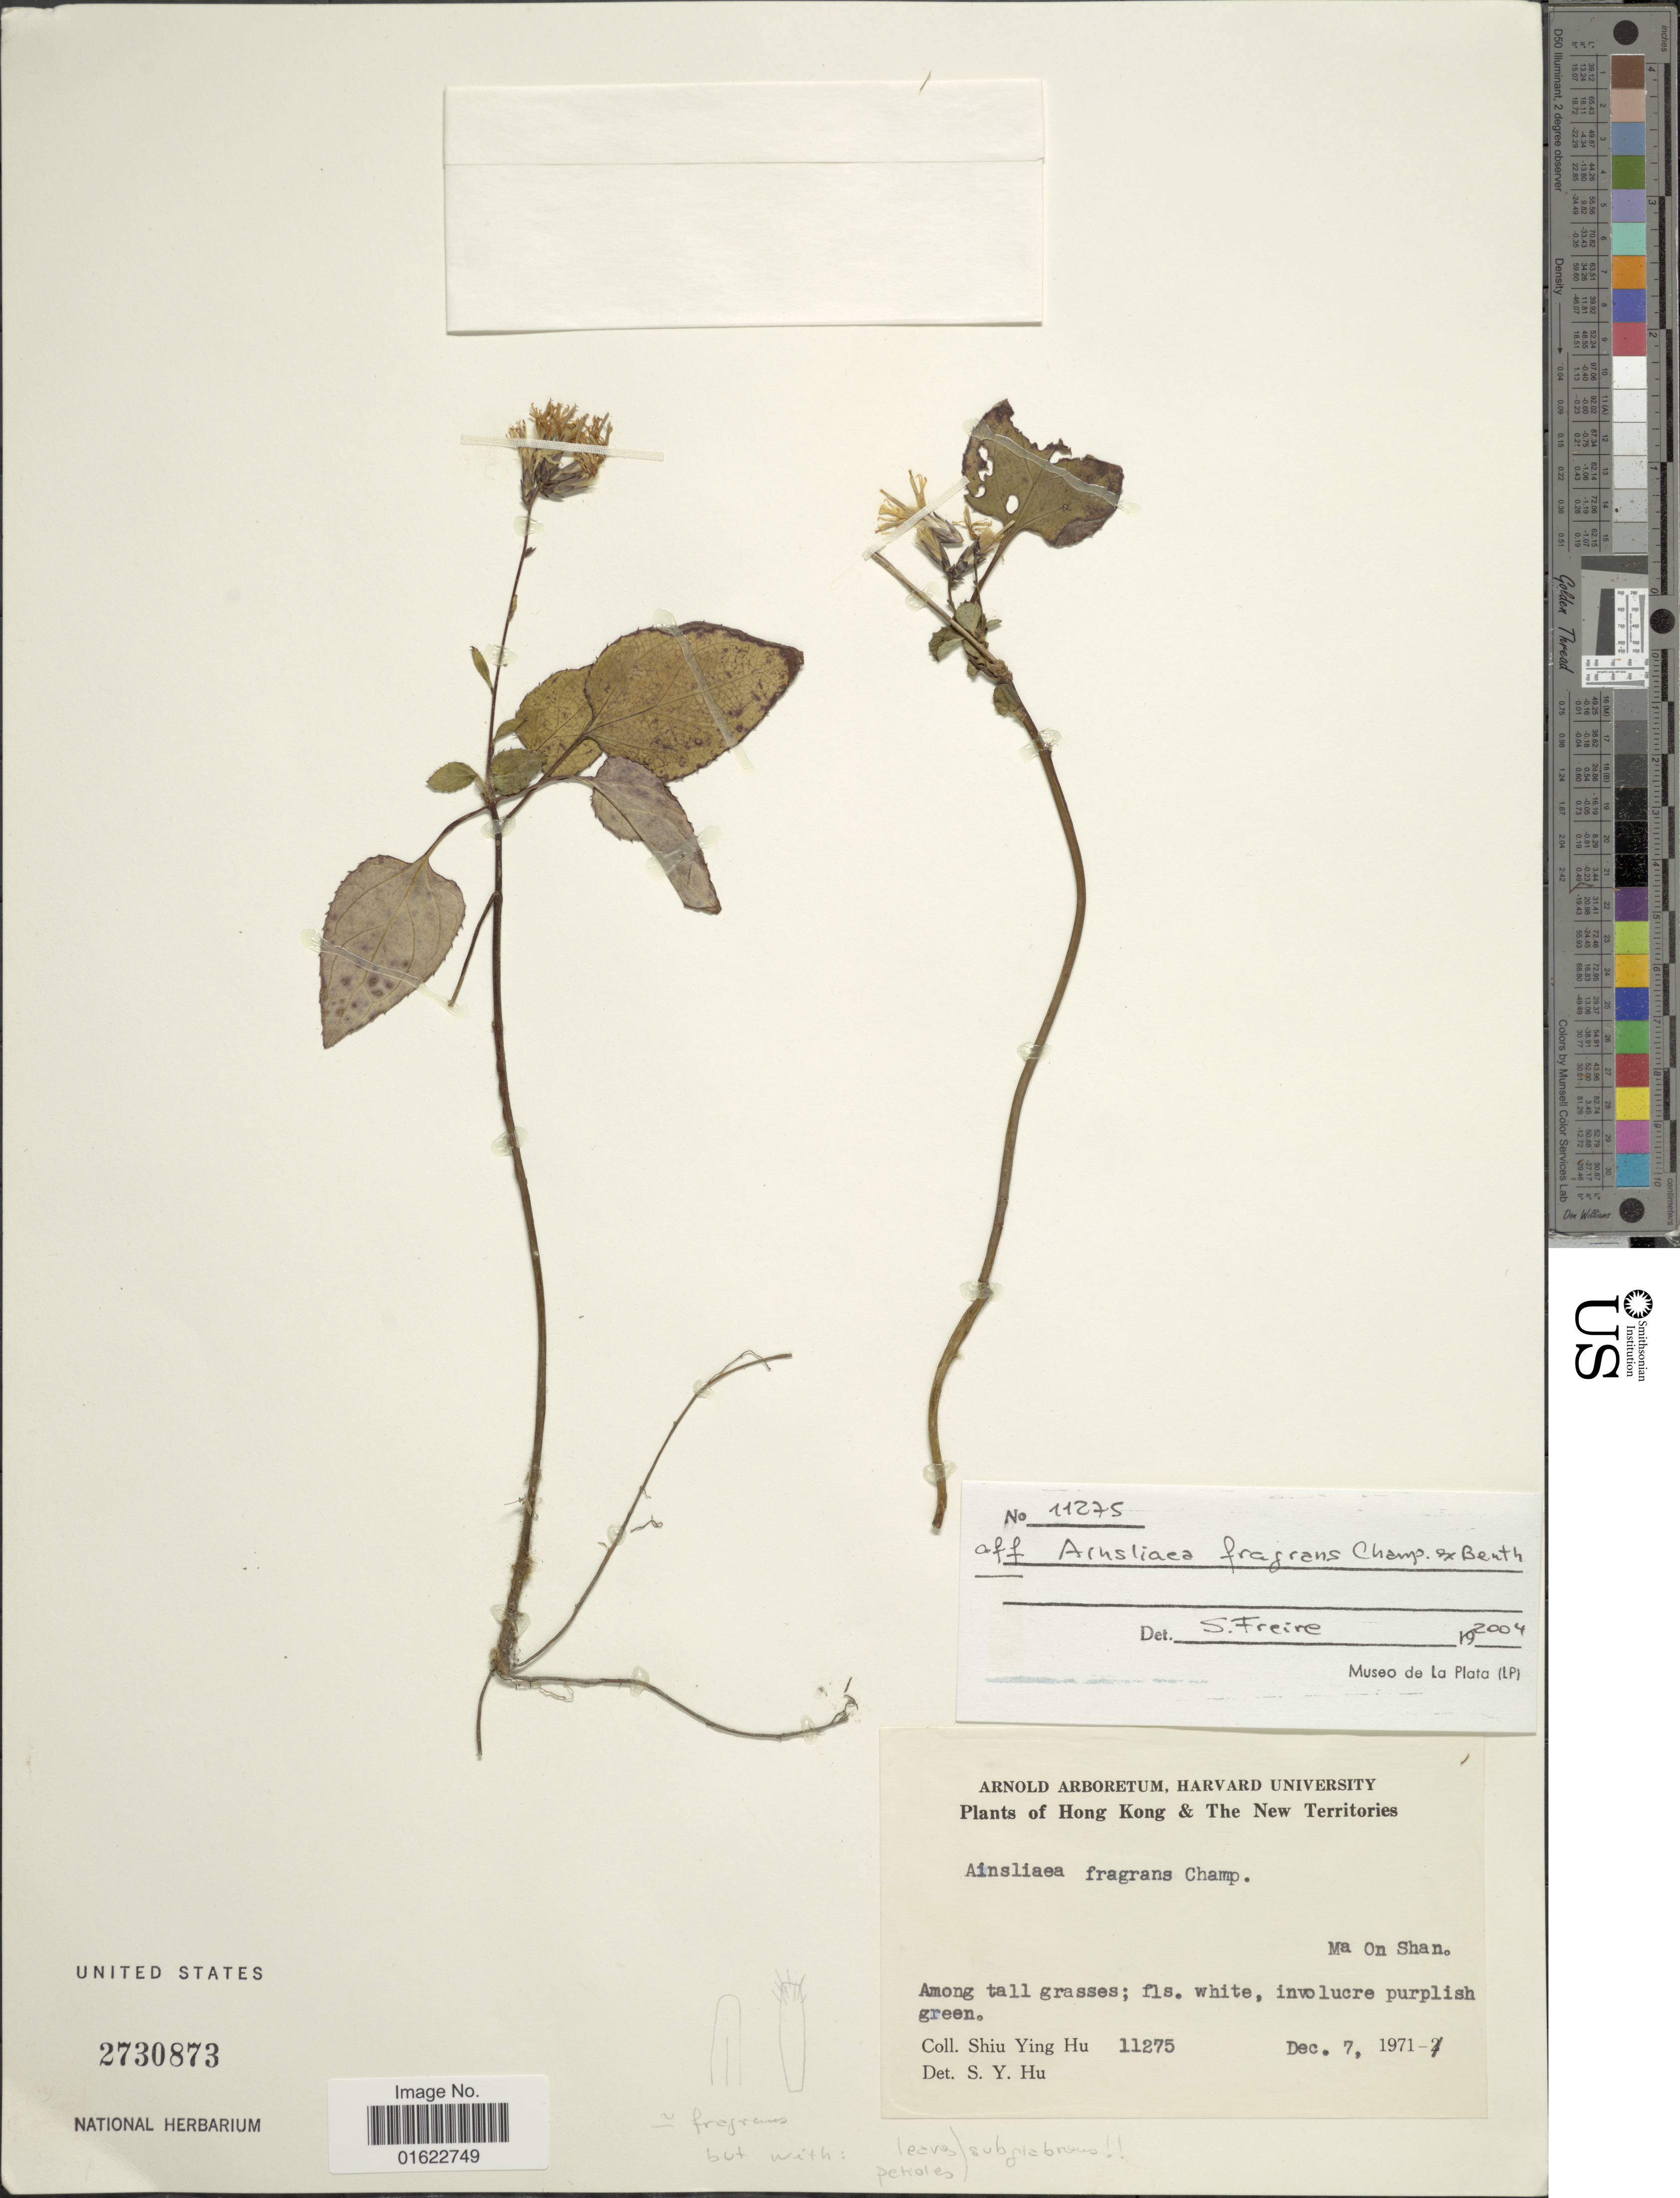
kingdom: Plantae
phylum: Tracheophyta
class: Magnoliopsida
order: Asterales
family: Asteraceae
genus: Ainsliaea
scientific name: Ainsliaea fragrans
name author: Champ. ex Benth.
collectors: S. Y. Hu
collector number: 11275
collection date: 1971-12-07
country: China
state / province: Hong Kong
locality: The New Territories, Ma On Shan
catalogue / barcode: US 2730873